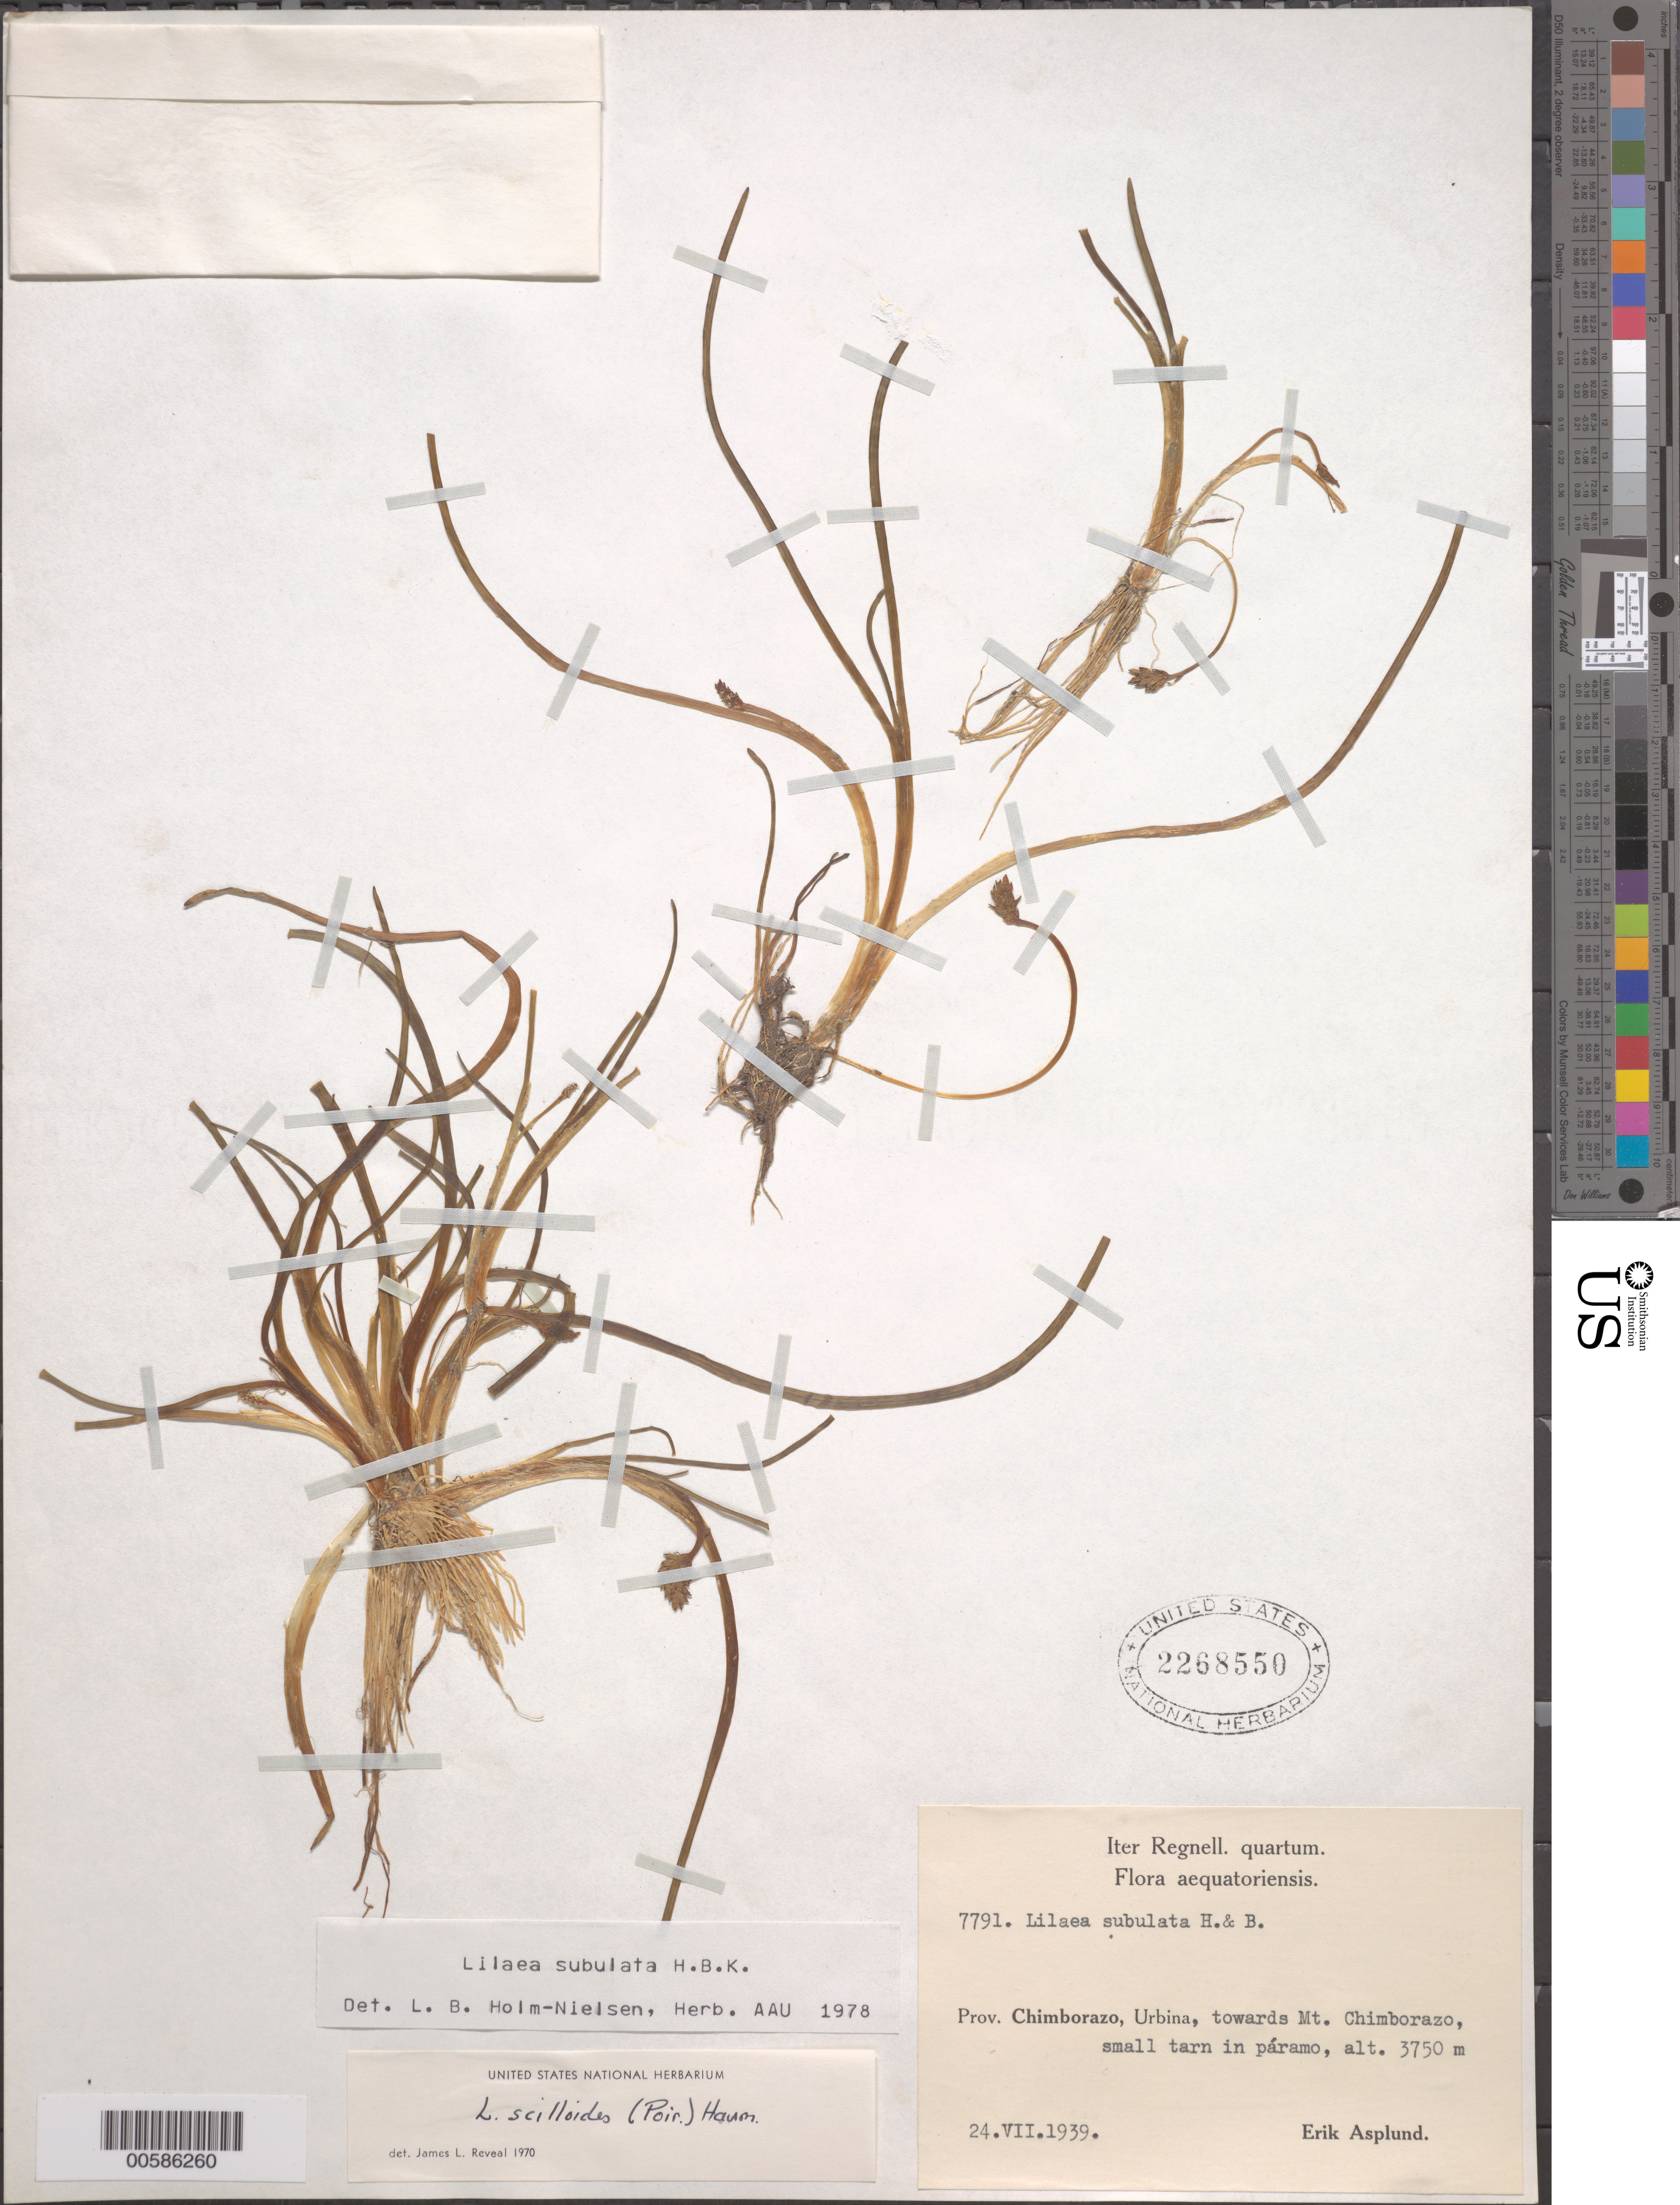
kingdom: Plantae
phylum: Tracheophyta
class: Liliopsida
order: Alismatales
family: Juncaginaceae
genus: Triglochin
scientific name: Triglochin scilloides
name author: (Poir.) Mering & Kadereit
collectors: E. Asplund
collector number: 7791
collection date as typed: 24 Jul 1939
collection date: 1939-07-24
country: Argentina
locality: Chimborazo, Urbina, Mt. Chimborazo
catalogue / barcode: US 2268550